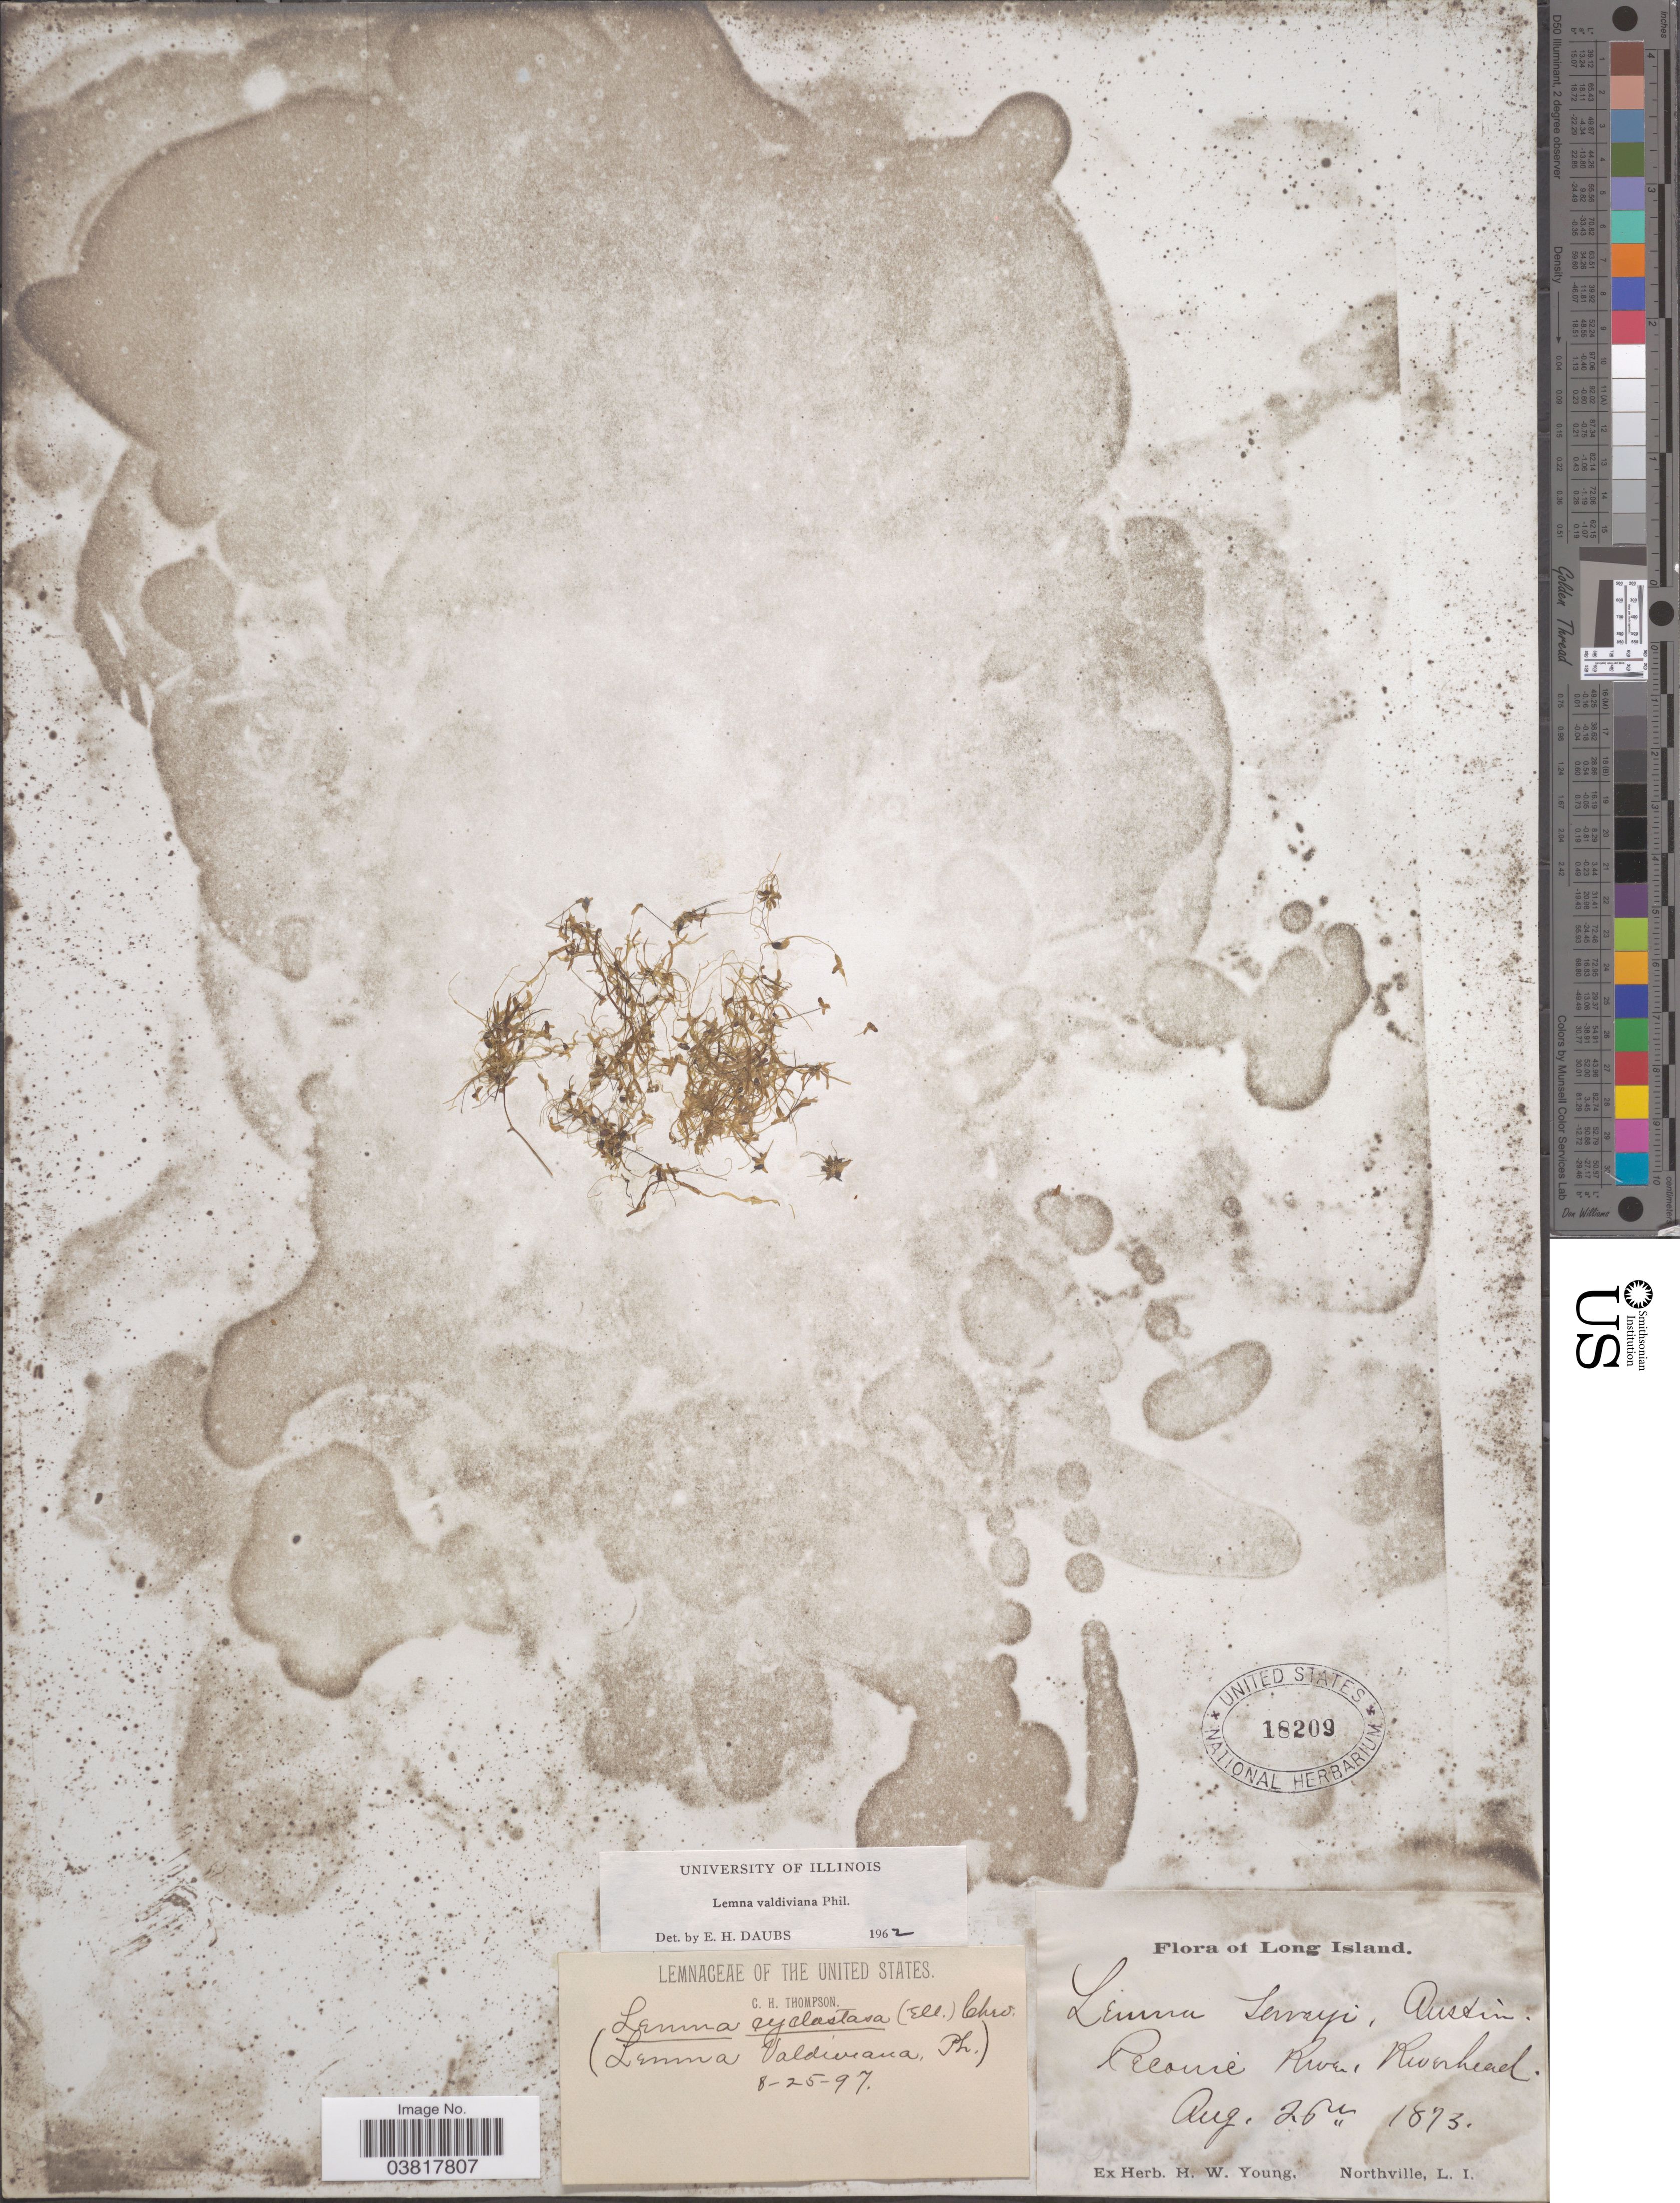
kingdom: Plantae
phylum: Tracheophyta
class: Liliopsida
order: Alismatales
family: Araceae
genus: Lemna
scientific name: Lemna valdiviana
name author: Phil.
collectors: ex herb. H.W. Young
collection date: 1873-08-26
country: United States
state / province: New York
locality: Long Island. Peconic River, Riverhead.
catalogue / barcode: US 18209